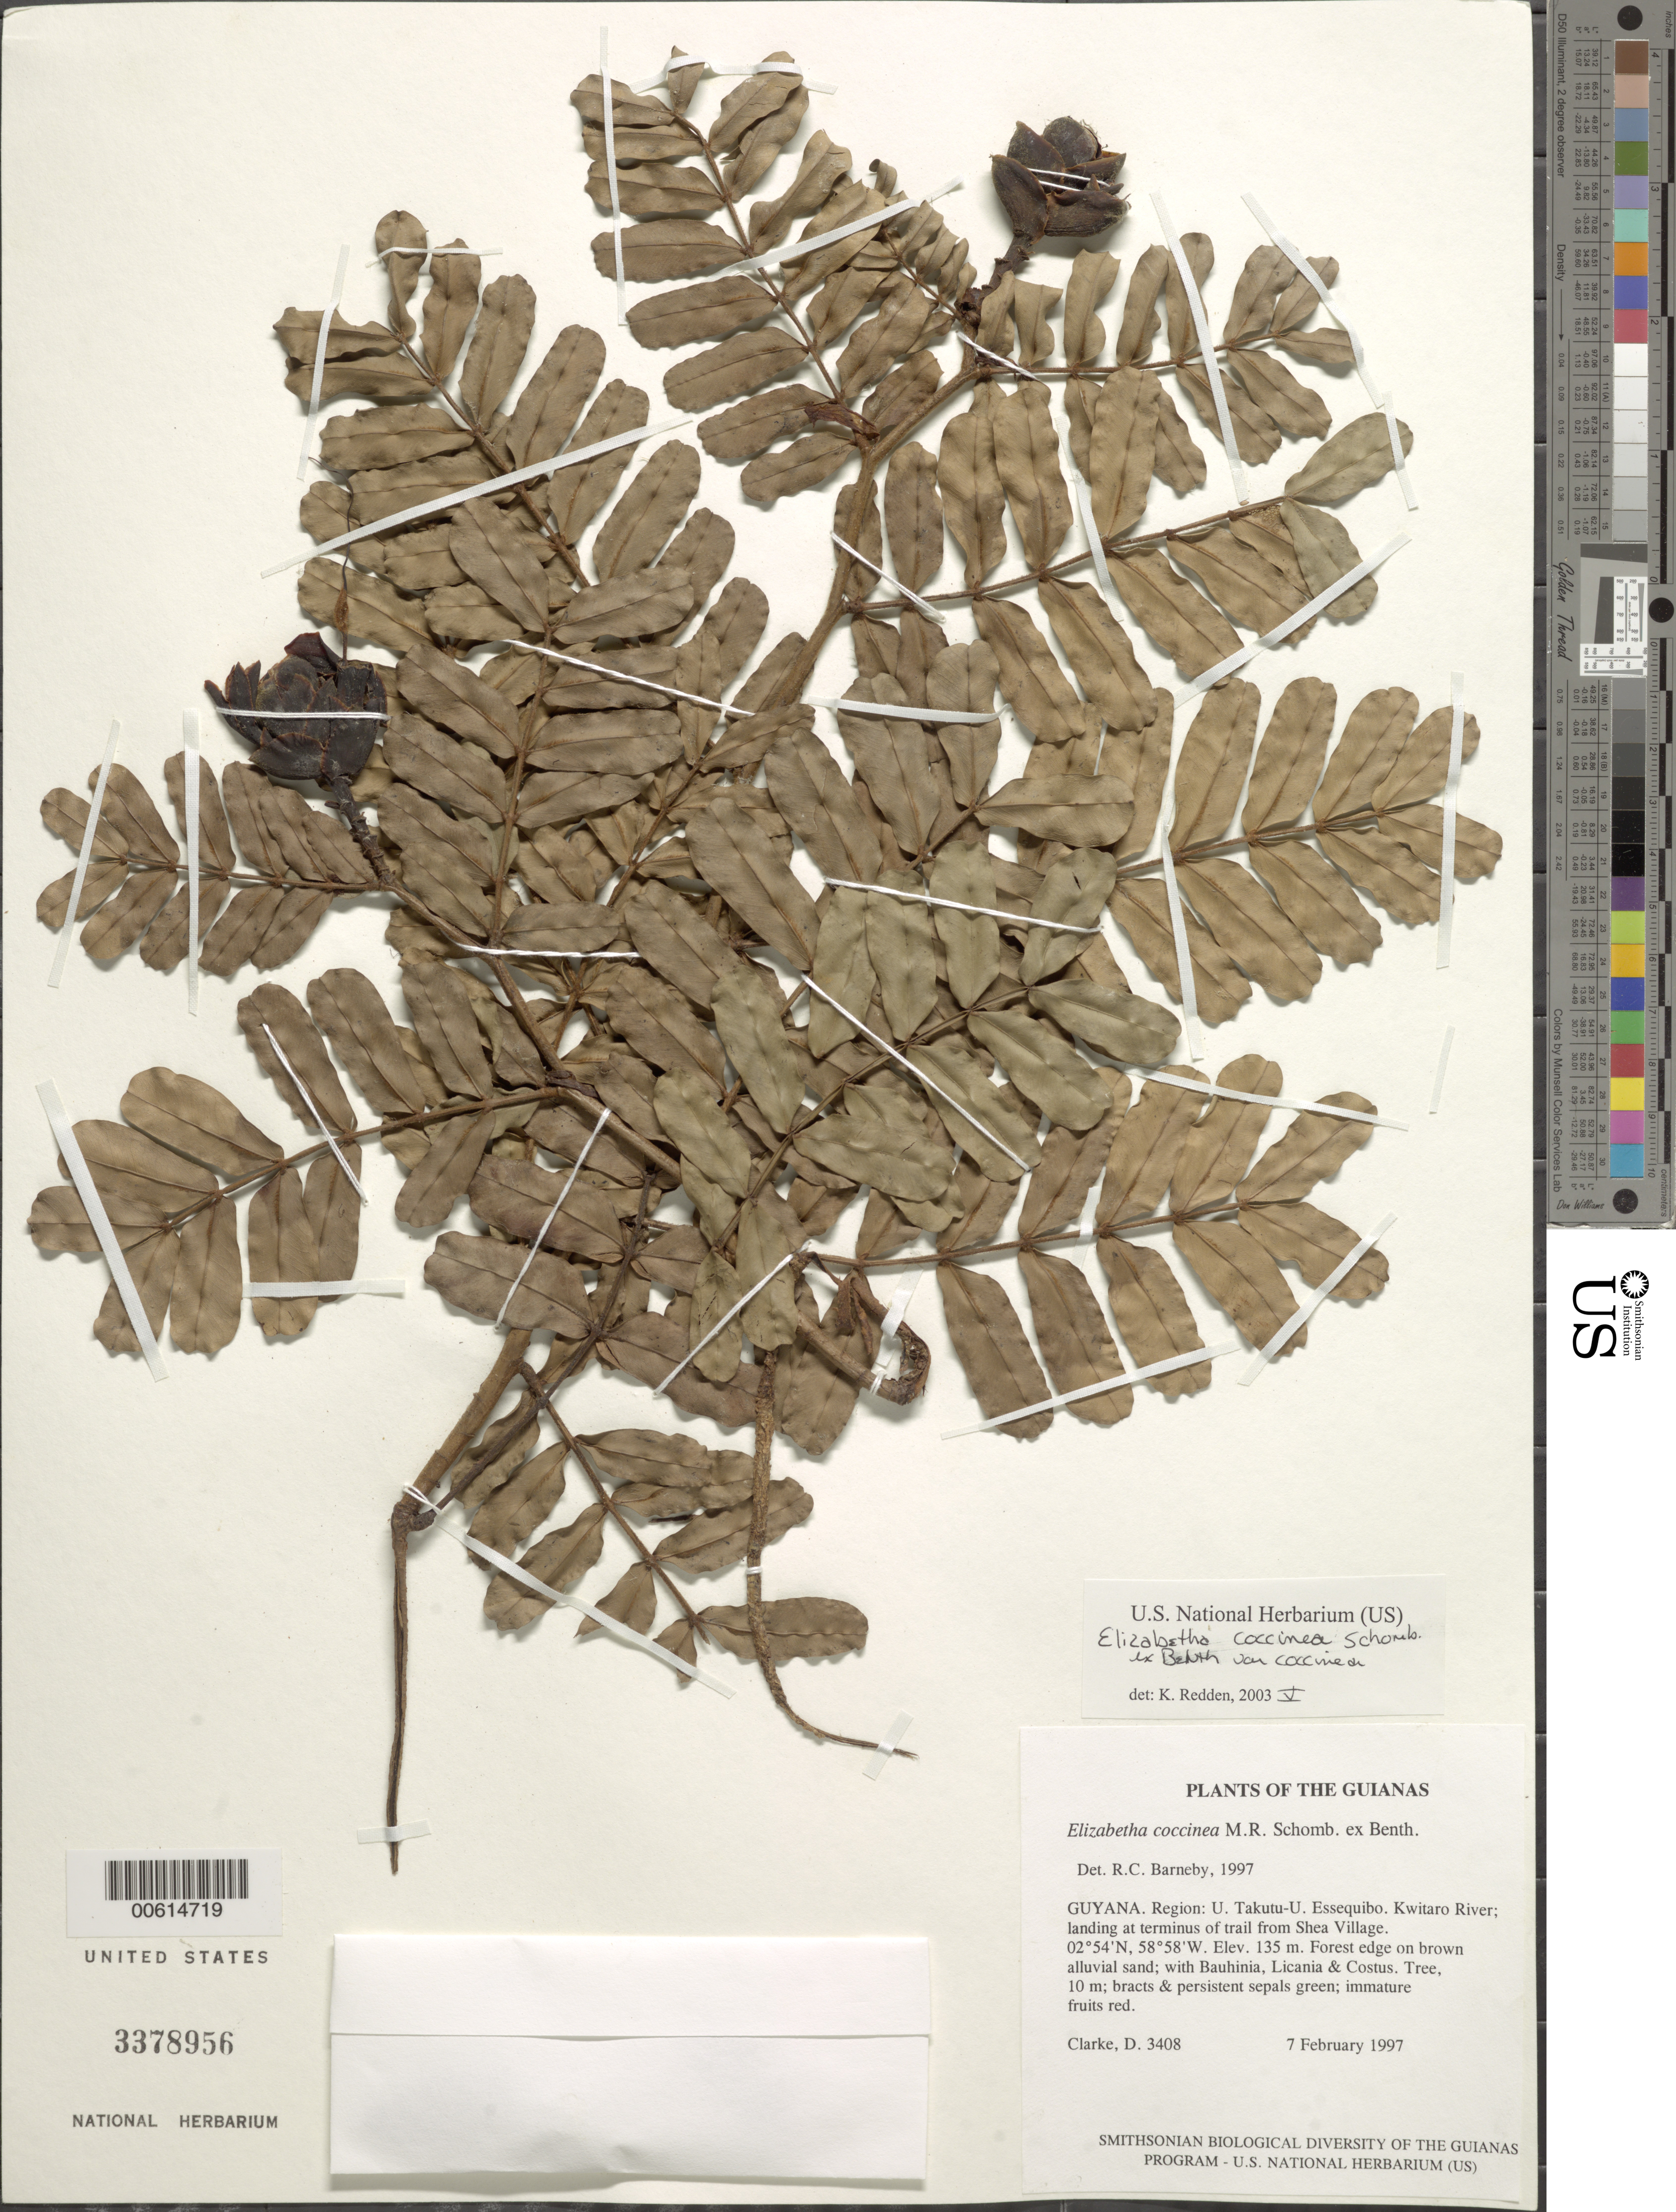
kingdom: Plantae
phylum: Tracheophyta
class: Magnoliopsida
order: Fabales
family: Fabaceae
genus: Elizabetha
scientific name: Elizabetha coccinea var. coccinea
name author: M.R. Schomb. ex Benth.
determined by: Barneby, Rupert C., (NY)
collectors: H. D. Clarke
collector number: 3408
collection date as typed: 7 February 1997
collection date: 1997-02-07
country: Guyana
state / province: U. Takutu-U. Essequibo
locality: Kwitaro River; landing at terminus of trail from Shea Village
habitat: Forest edge on brown alluvial sand; with Bauhinia, Licania & Costus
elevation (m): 135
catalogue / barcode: US 3378956